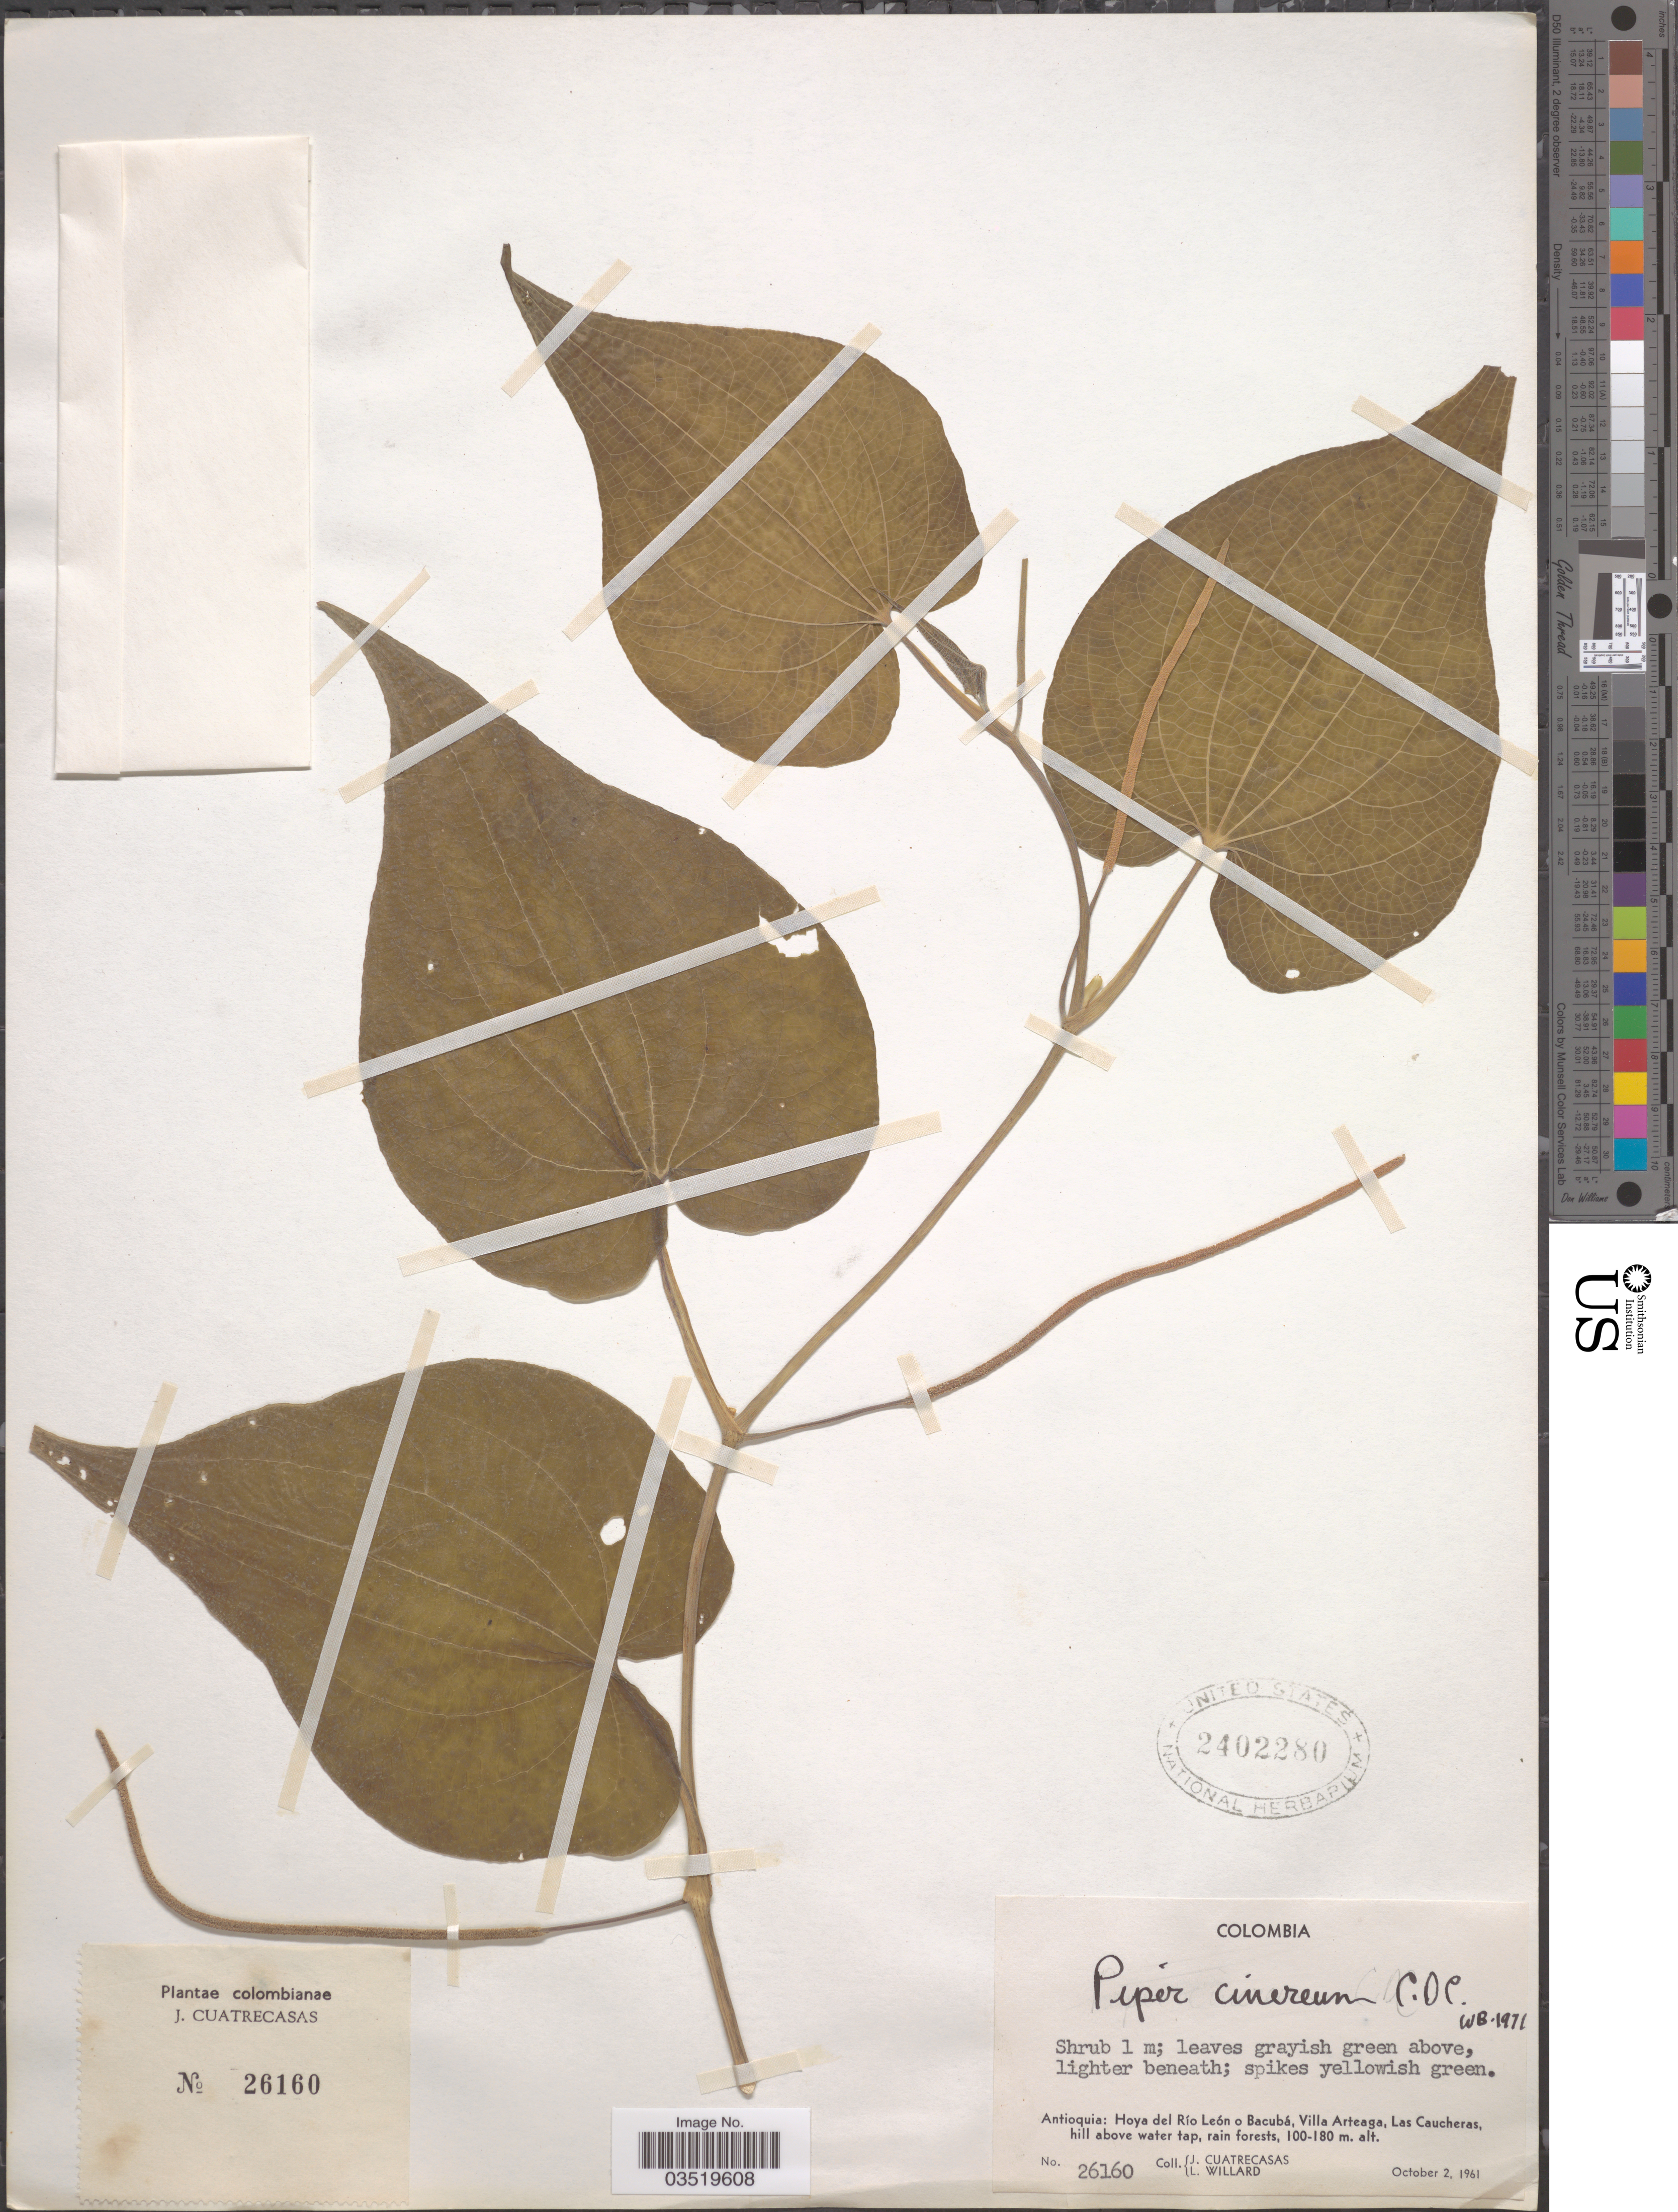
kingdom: Plantae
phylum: Tracheophyta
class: Magnoliopsida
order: Piperales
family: Piperaceae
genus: Piper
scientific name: Piper cinereum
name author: C. DC.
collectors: J. Cuatrecasas & L. Willard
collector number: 26160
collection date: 1961-10-02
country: Colombia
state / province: Antioquia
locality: Hoya del Río León o Bacubá, Villa Arteaga, Las Caucheras, hill above water tap.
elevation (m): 100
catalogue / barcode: US 2402280